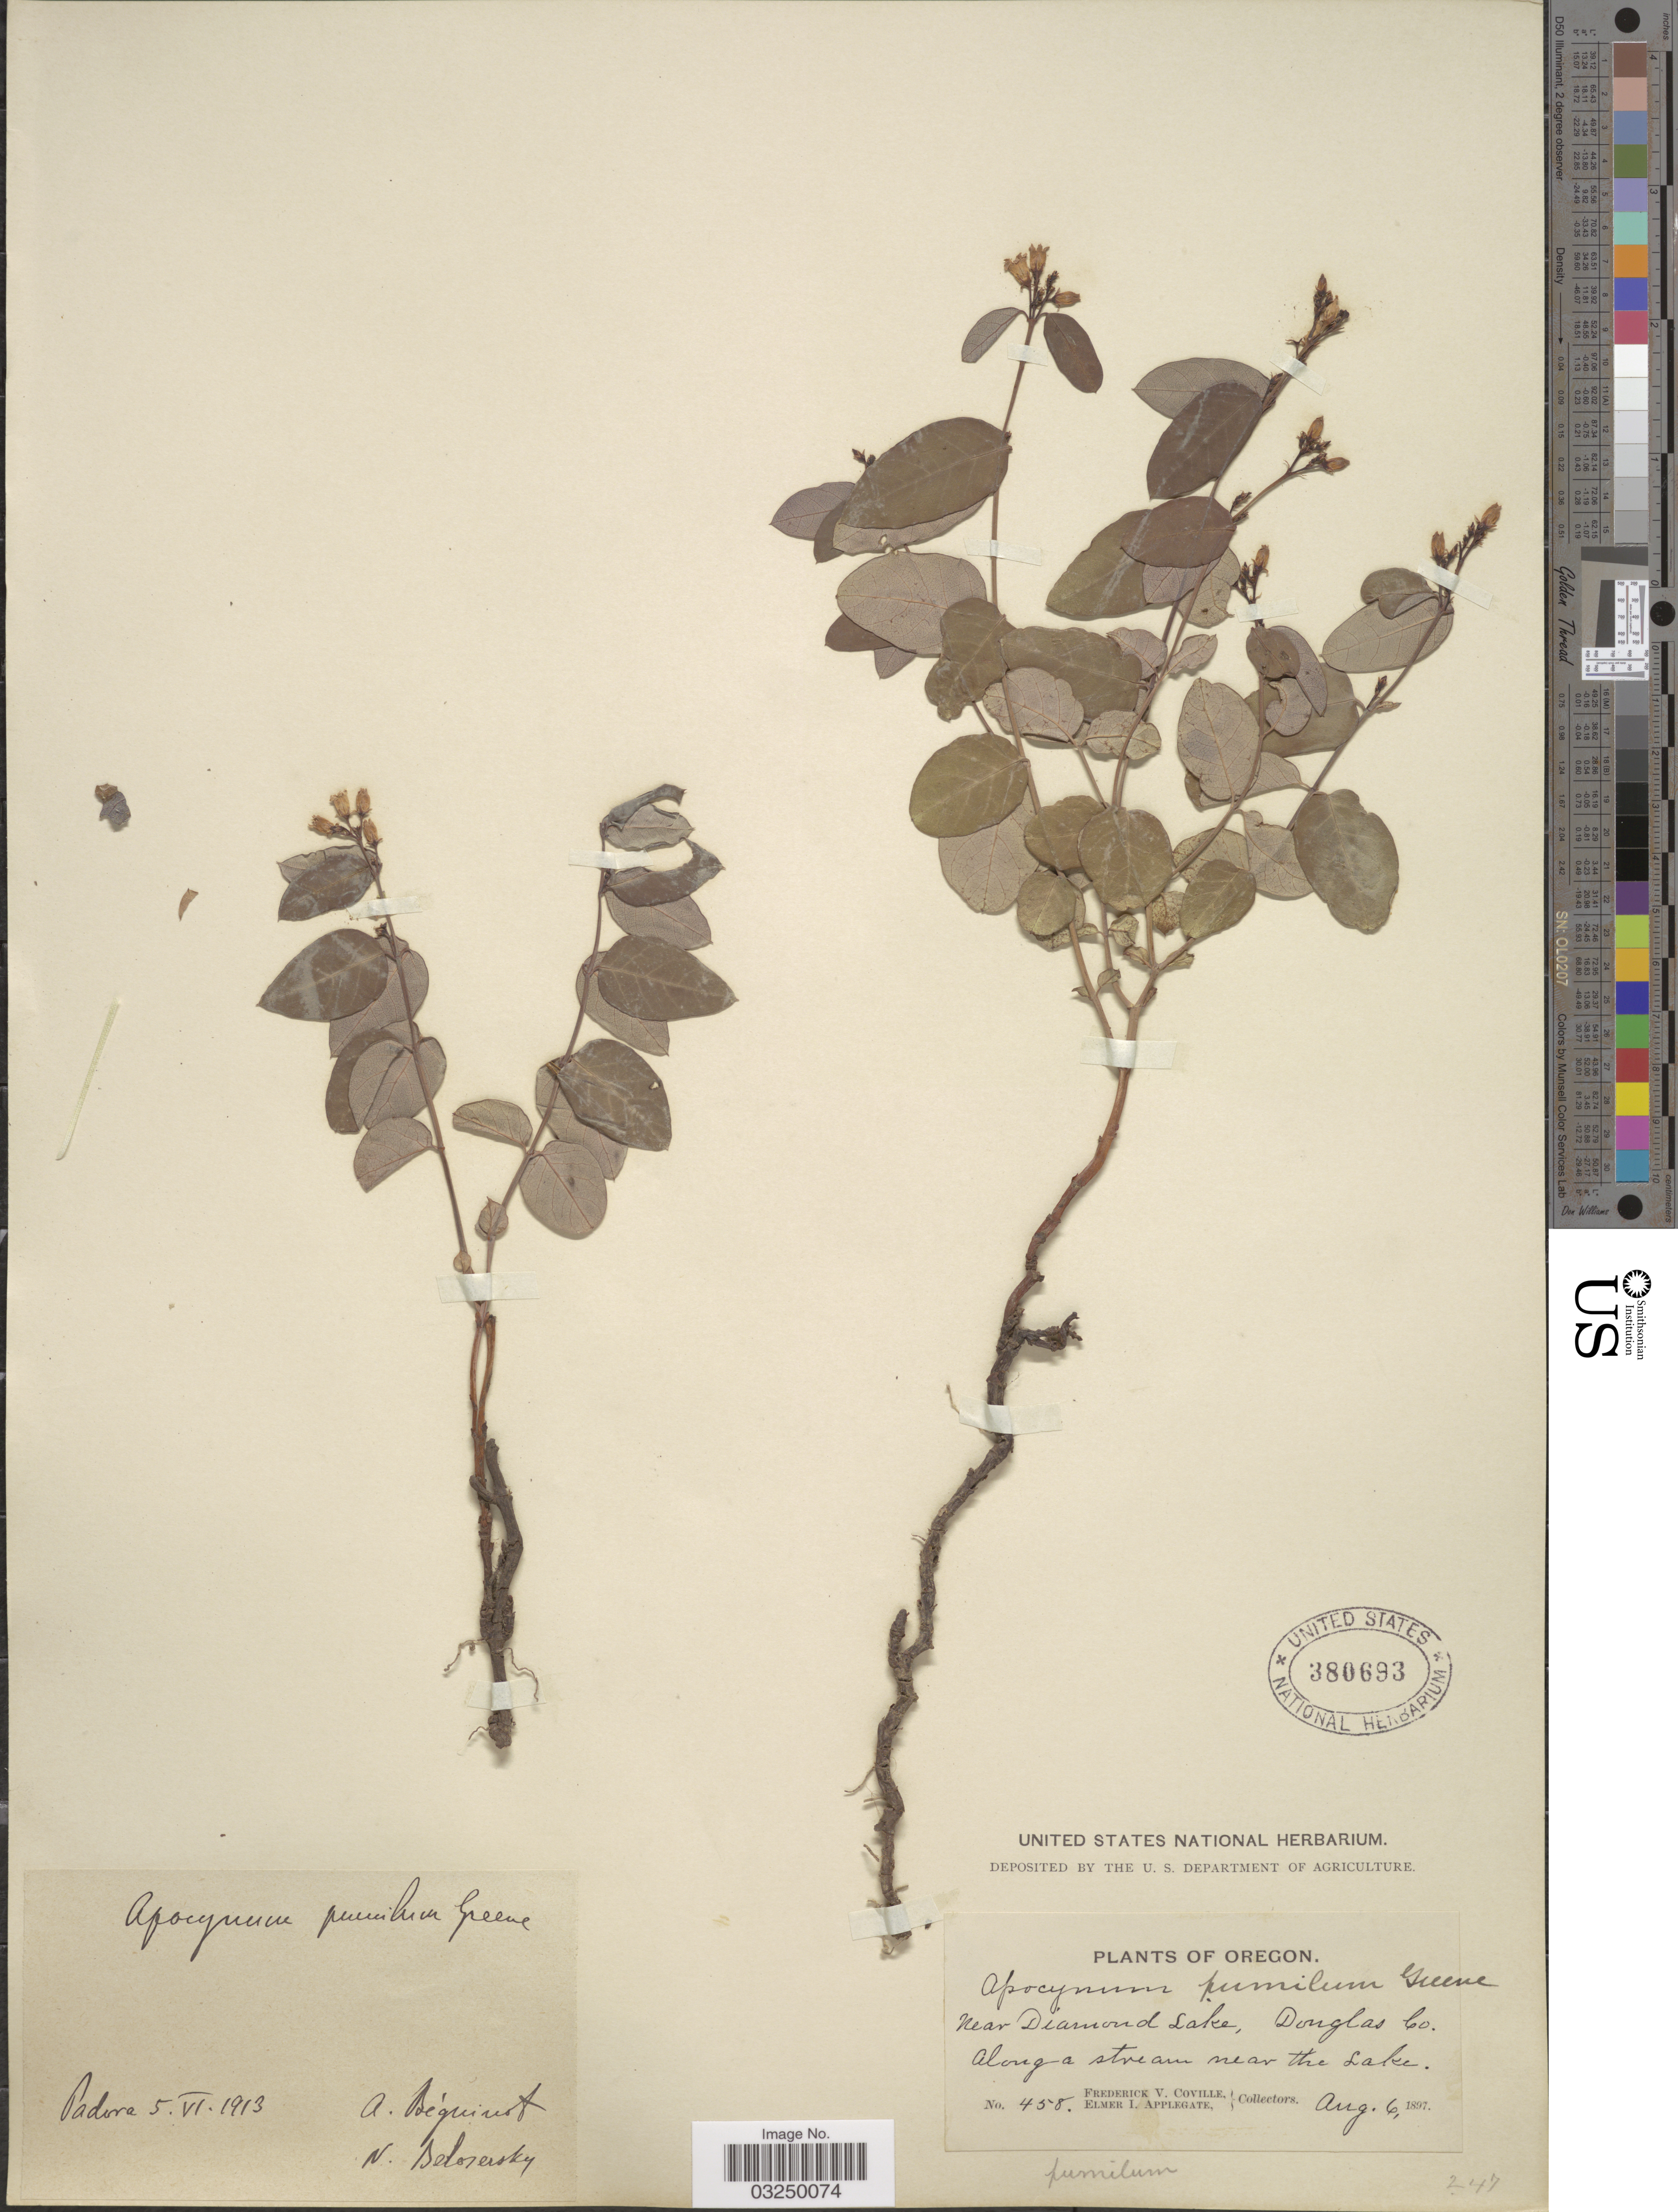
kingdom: Plantae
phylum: Tracheophyta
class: Magnoliopsida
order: Gentianales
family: Apocynaceae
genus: Apocynum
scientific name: Apocynum pumilum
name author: (A. Gray) Greene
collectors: F. V. Coville & E. I. Applegate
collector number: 458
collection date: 1897-08-06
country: United States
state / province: Oregon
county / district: Douglas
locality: Near Diamond Lake, Douglas Co. Along-a stream near the Lake.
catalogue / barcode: US 380693